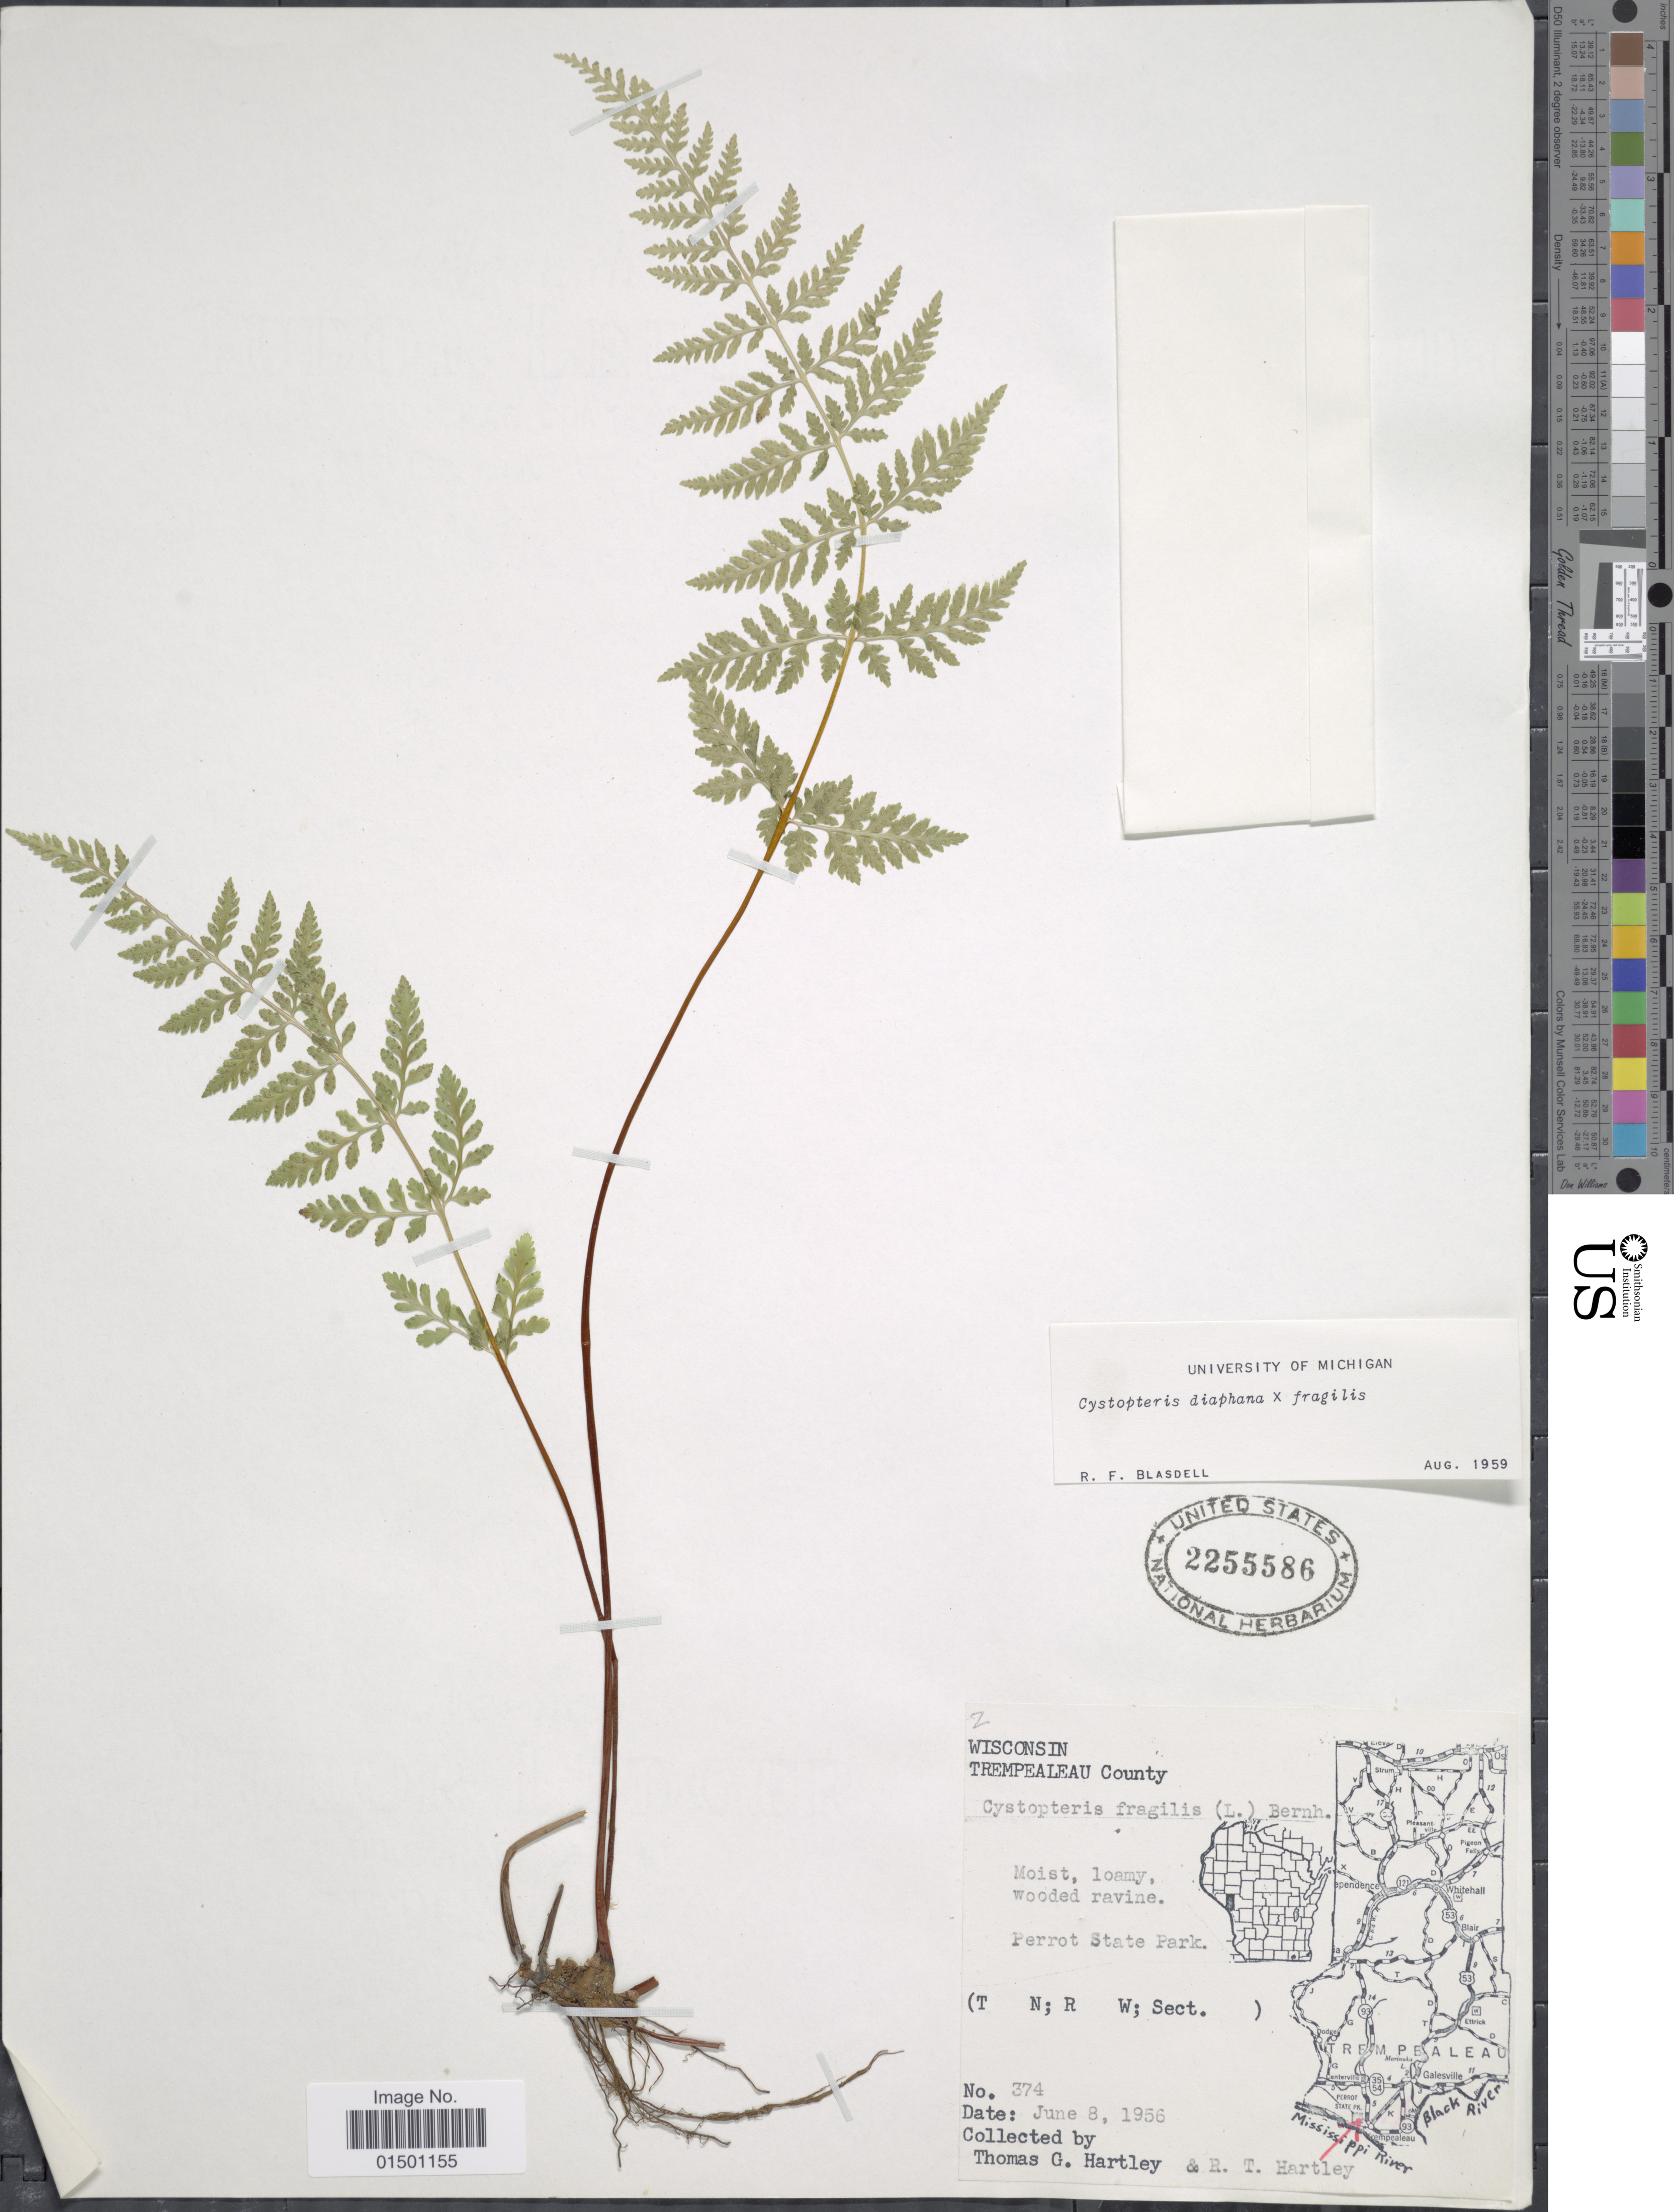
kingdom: Plantae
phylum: Tracheophyta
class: Polypodiopsida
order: Polypodiales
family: Cystopteridaceae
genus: Cystopteris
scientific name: Cystopteris diaphana x C. fragilis (L.) Bernh.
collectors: T. G. Hartley & R. T. Hartley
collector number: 374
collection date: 1956-06-08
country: United States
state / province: Wisconsin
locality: Trempealeau County, Perrot State Park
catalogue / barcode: US 2255586